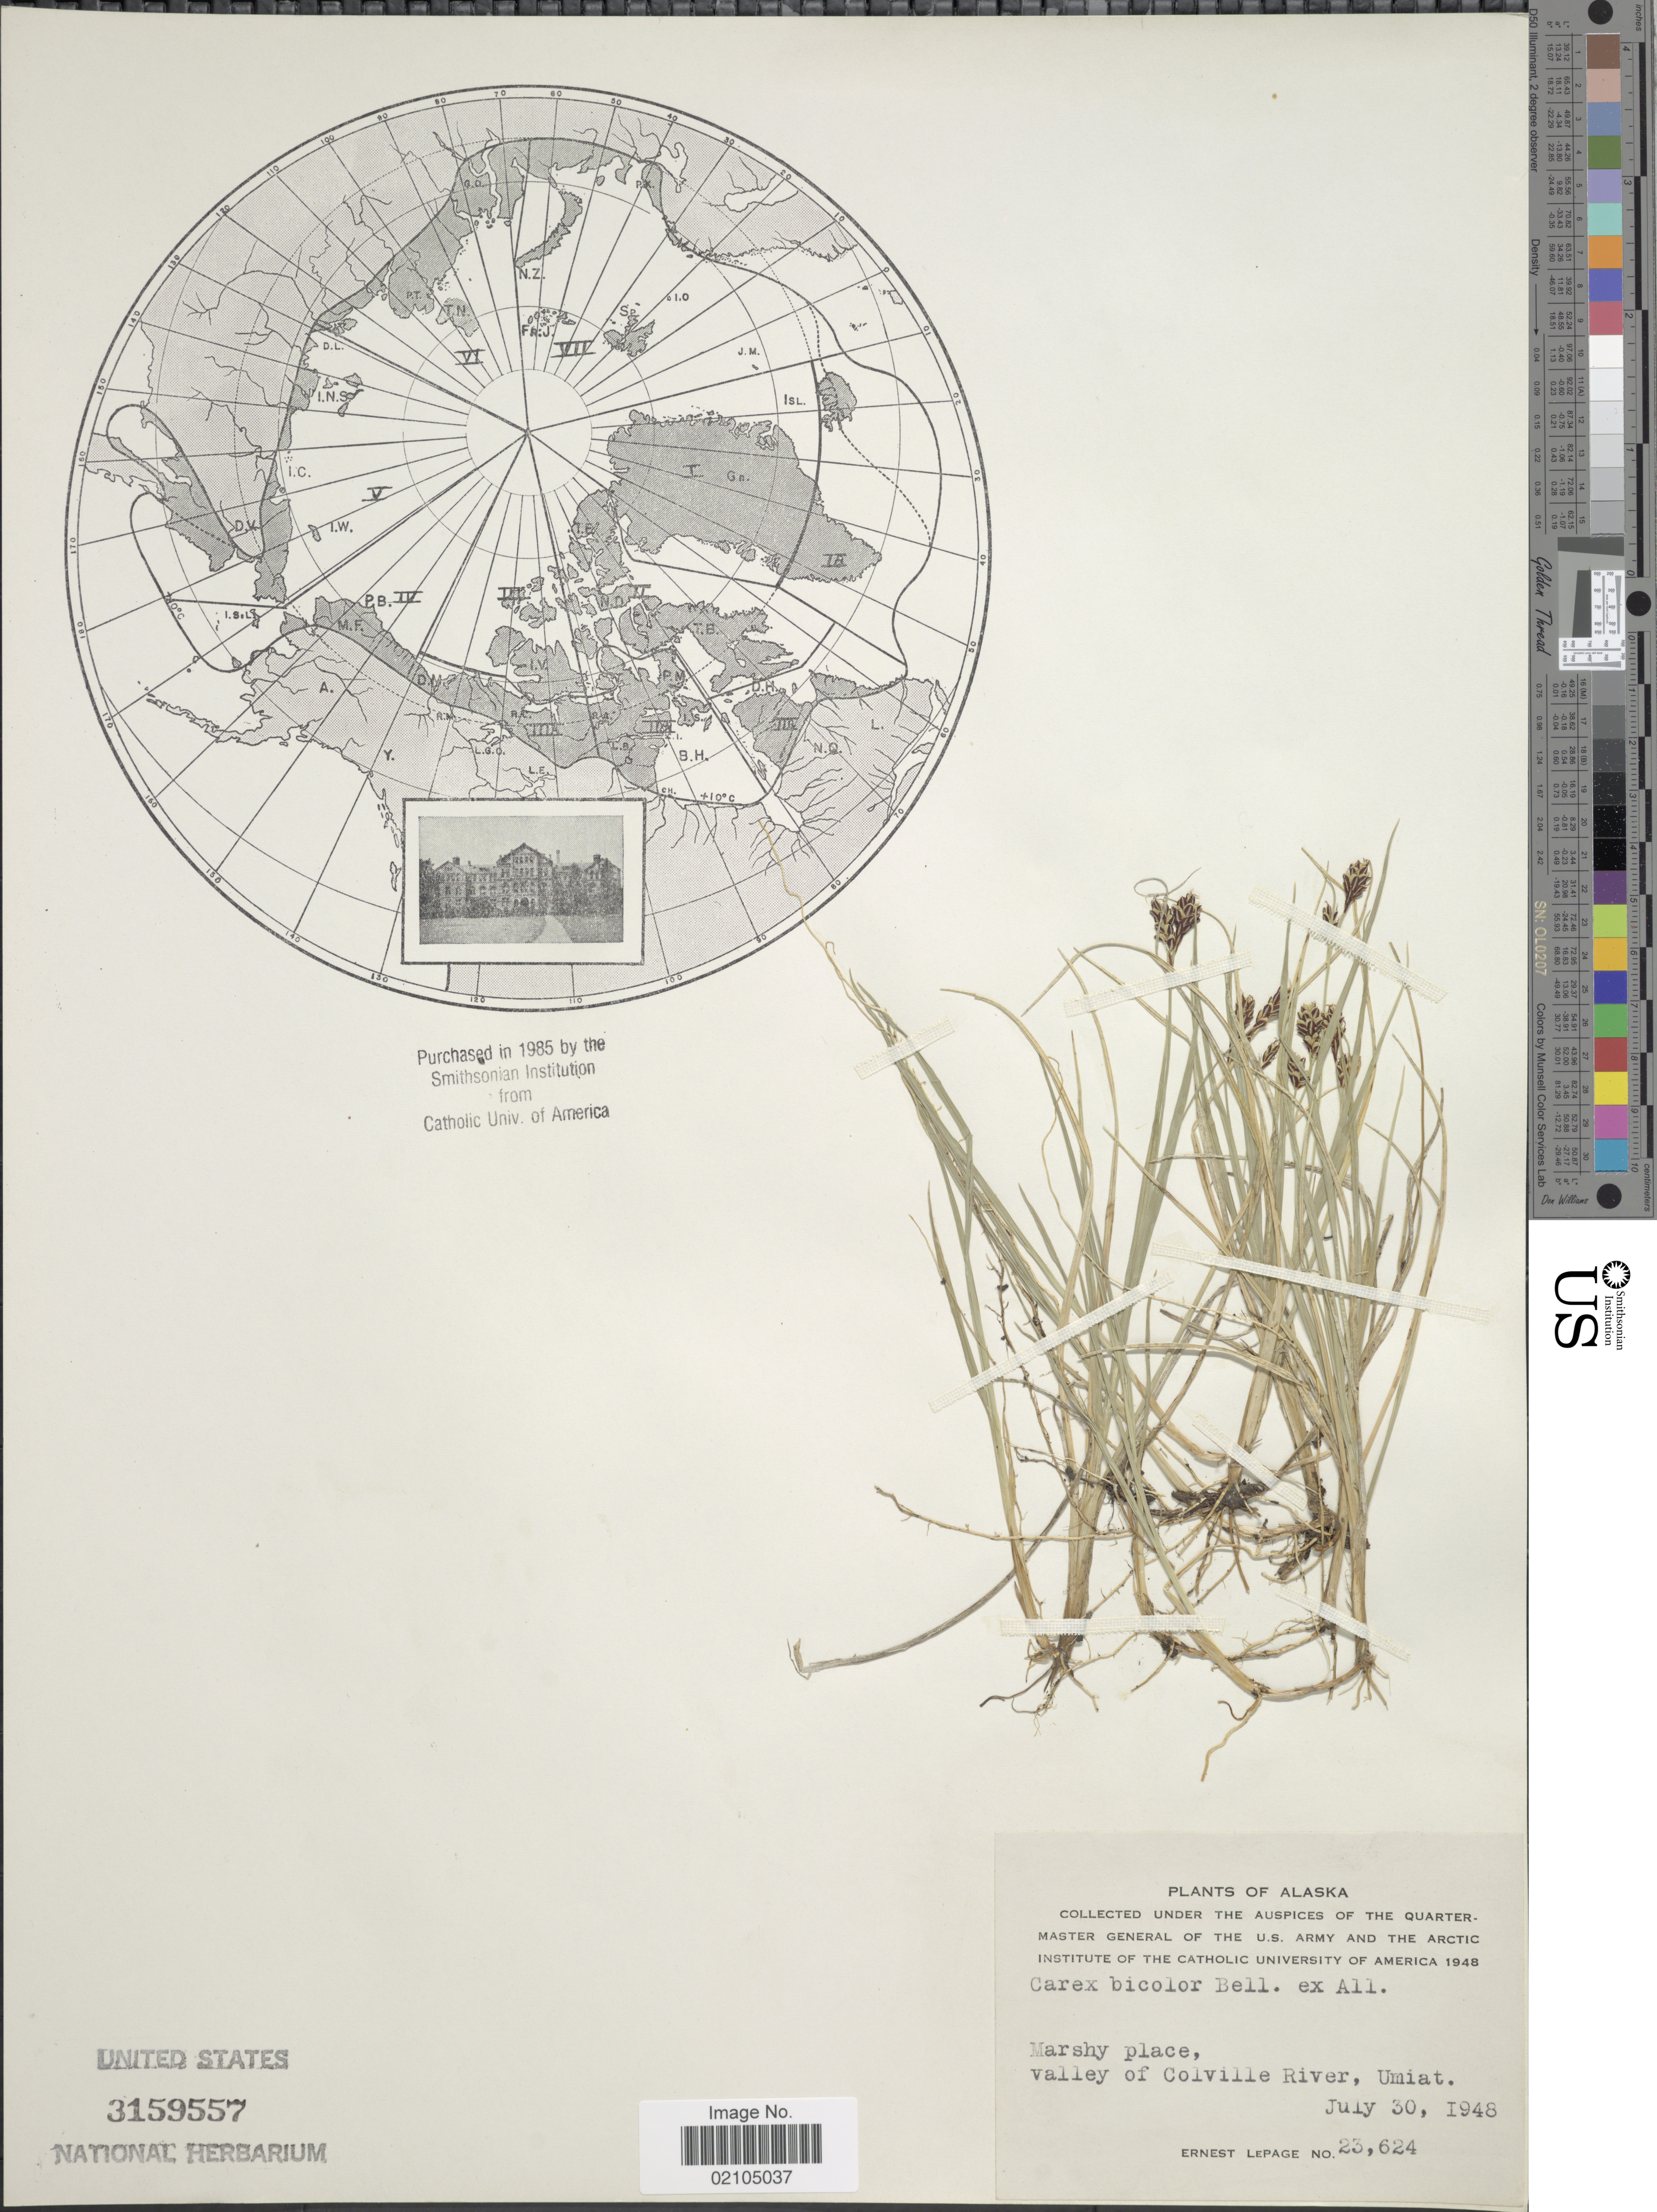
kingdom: Plantae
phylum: Tracheophyta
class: Liliopsida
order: Poales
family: Cyperaceae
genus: Carex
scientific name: Carex bicolor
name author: Bellardi ex All.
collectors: E. Lepage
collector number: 23624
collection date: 1948-07-30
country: United States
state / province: Alaska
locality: Marshy place, valley of Colville River, Umiat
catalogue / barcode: US 3159557